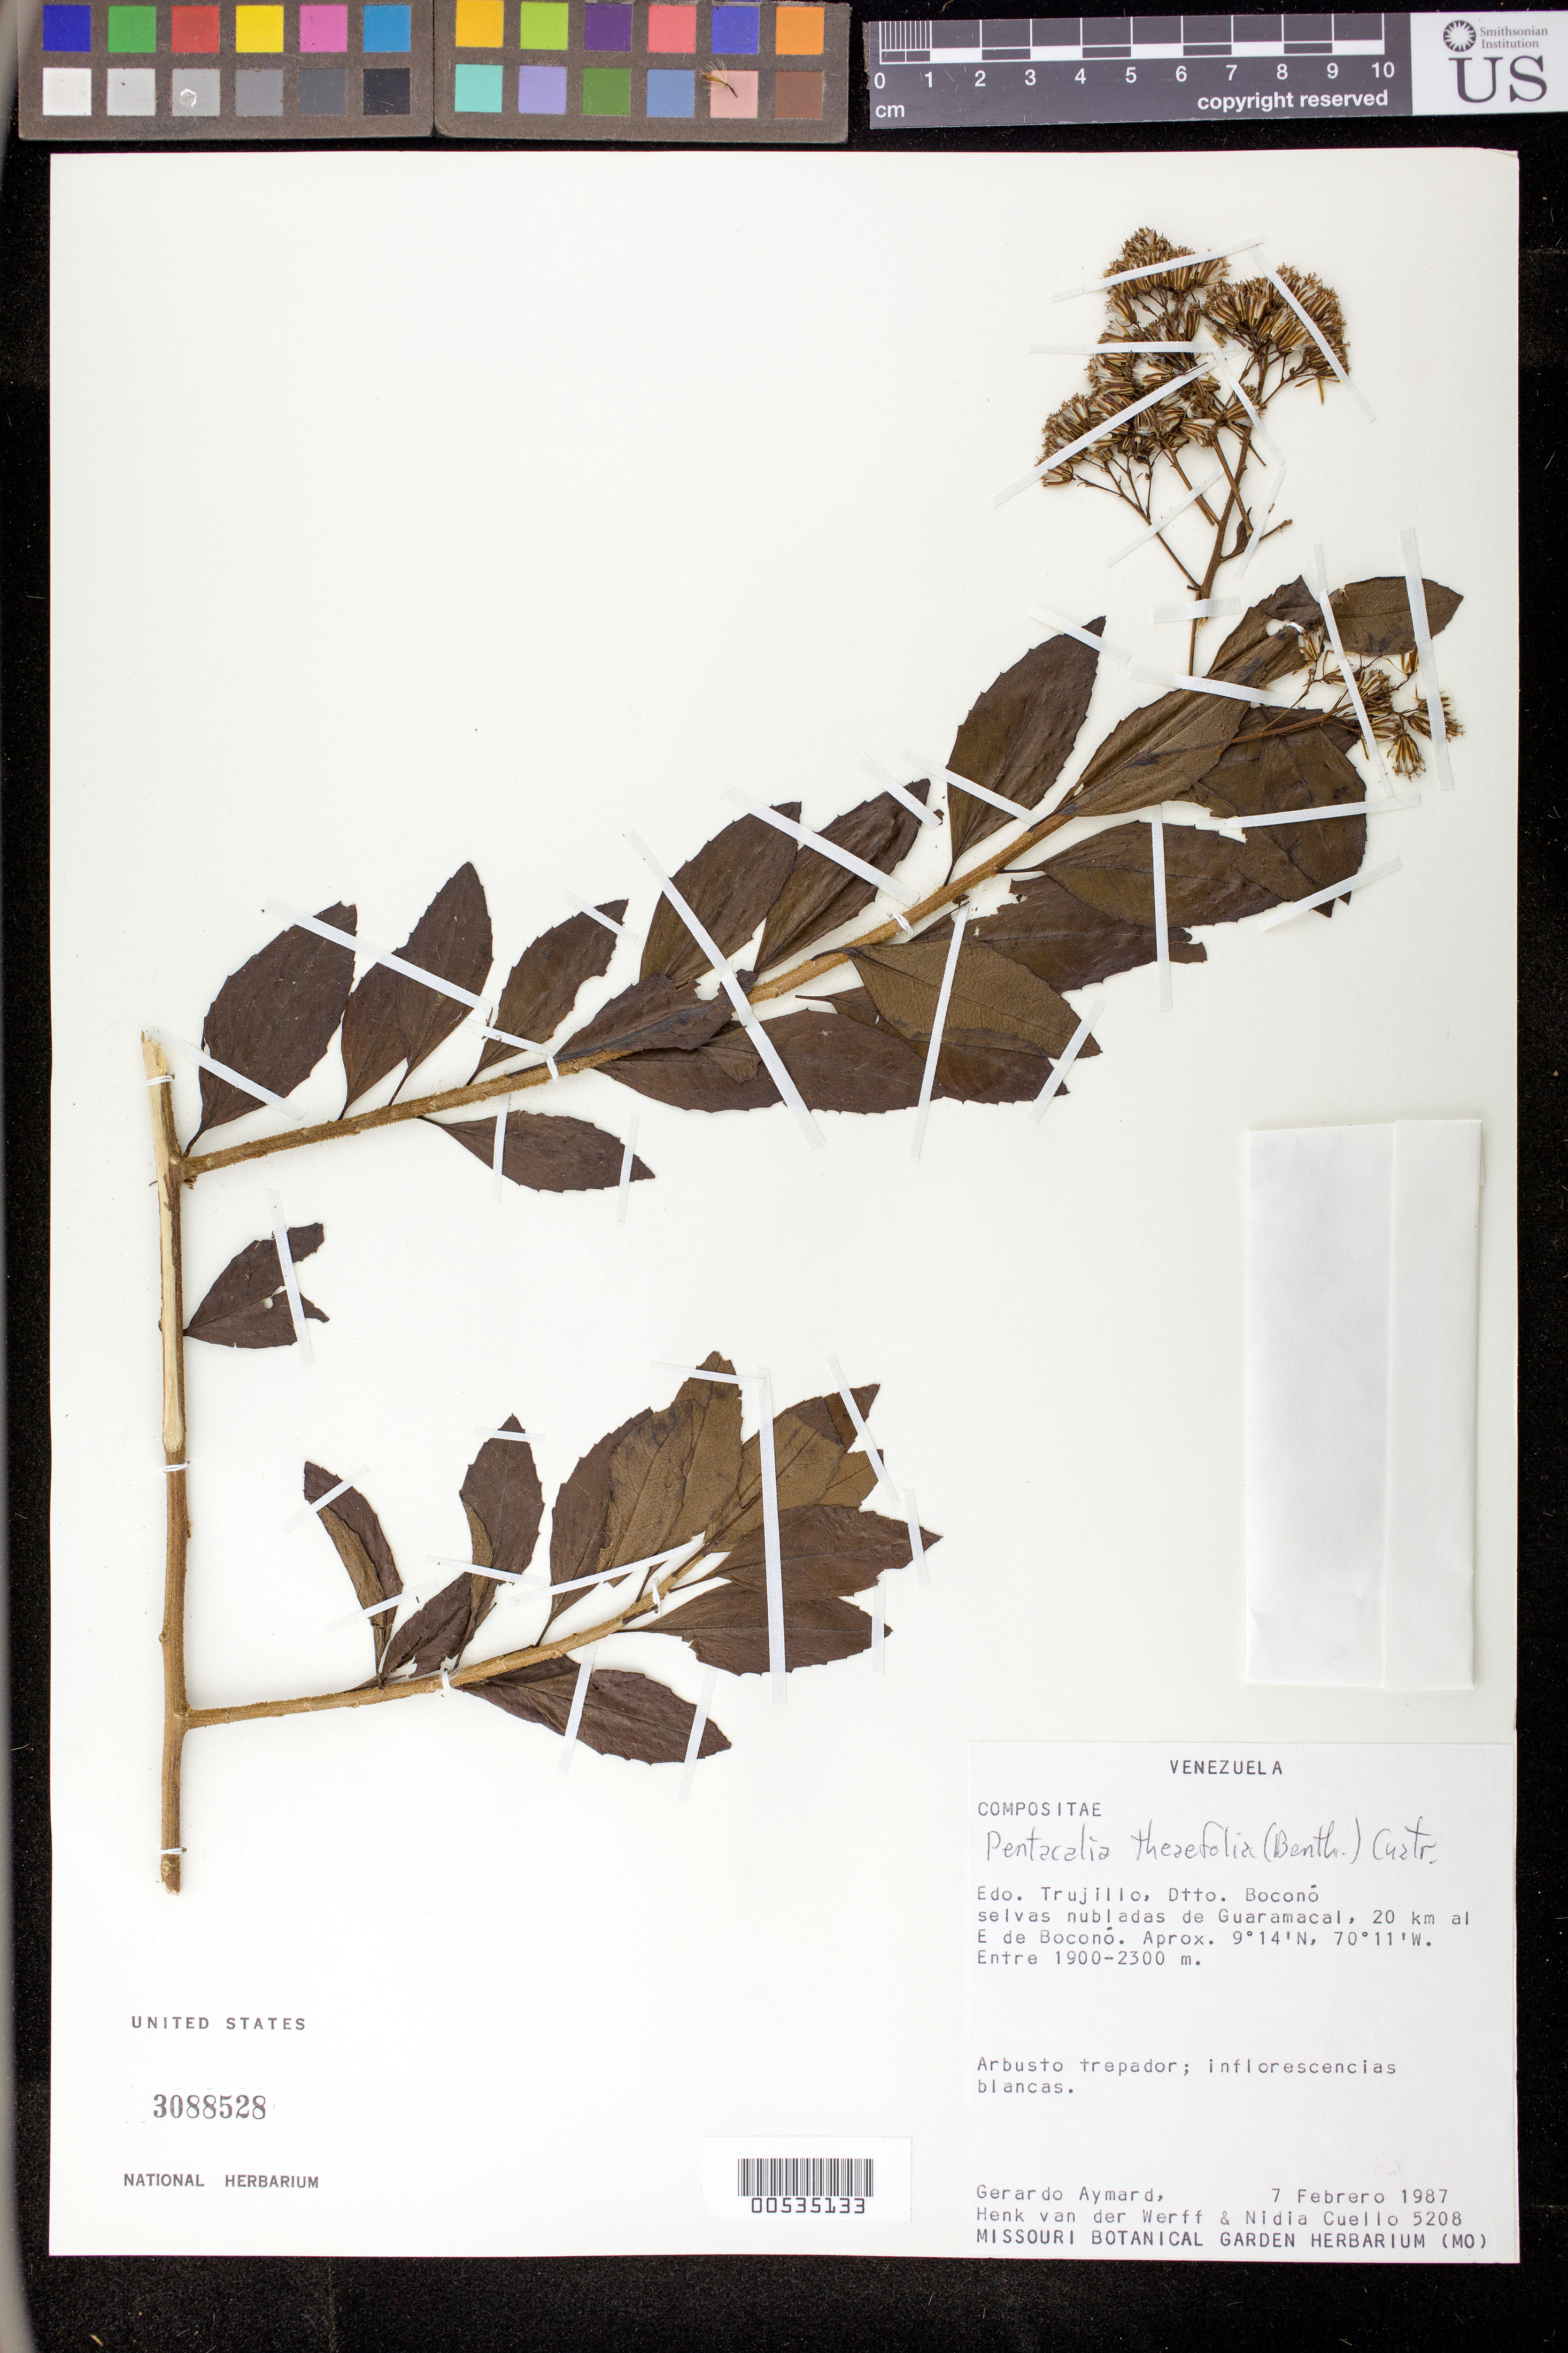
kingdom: Plantae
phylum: Tracheophyta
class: Magnoliopsida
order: Asterales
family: Asteraceae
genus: Pentacalia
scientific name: Pentacalia theifolia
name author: (Benth.) Cuatrec.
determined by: Robinson, Harold E., (US)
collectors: G. A. Aymard, H. van der Werff & N. L. Cuello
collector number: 5208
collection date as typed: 07 Feb 1987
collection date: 1987-02-07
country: Venezuela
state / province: Trujillo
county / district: Boconó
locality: Guaramacal. 20 km E Boconó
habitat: Selvas nubladas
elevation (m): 1900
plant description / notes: MO, PORT, US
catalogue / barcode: US 3088528